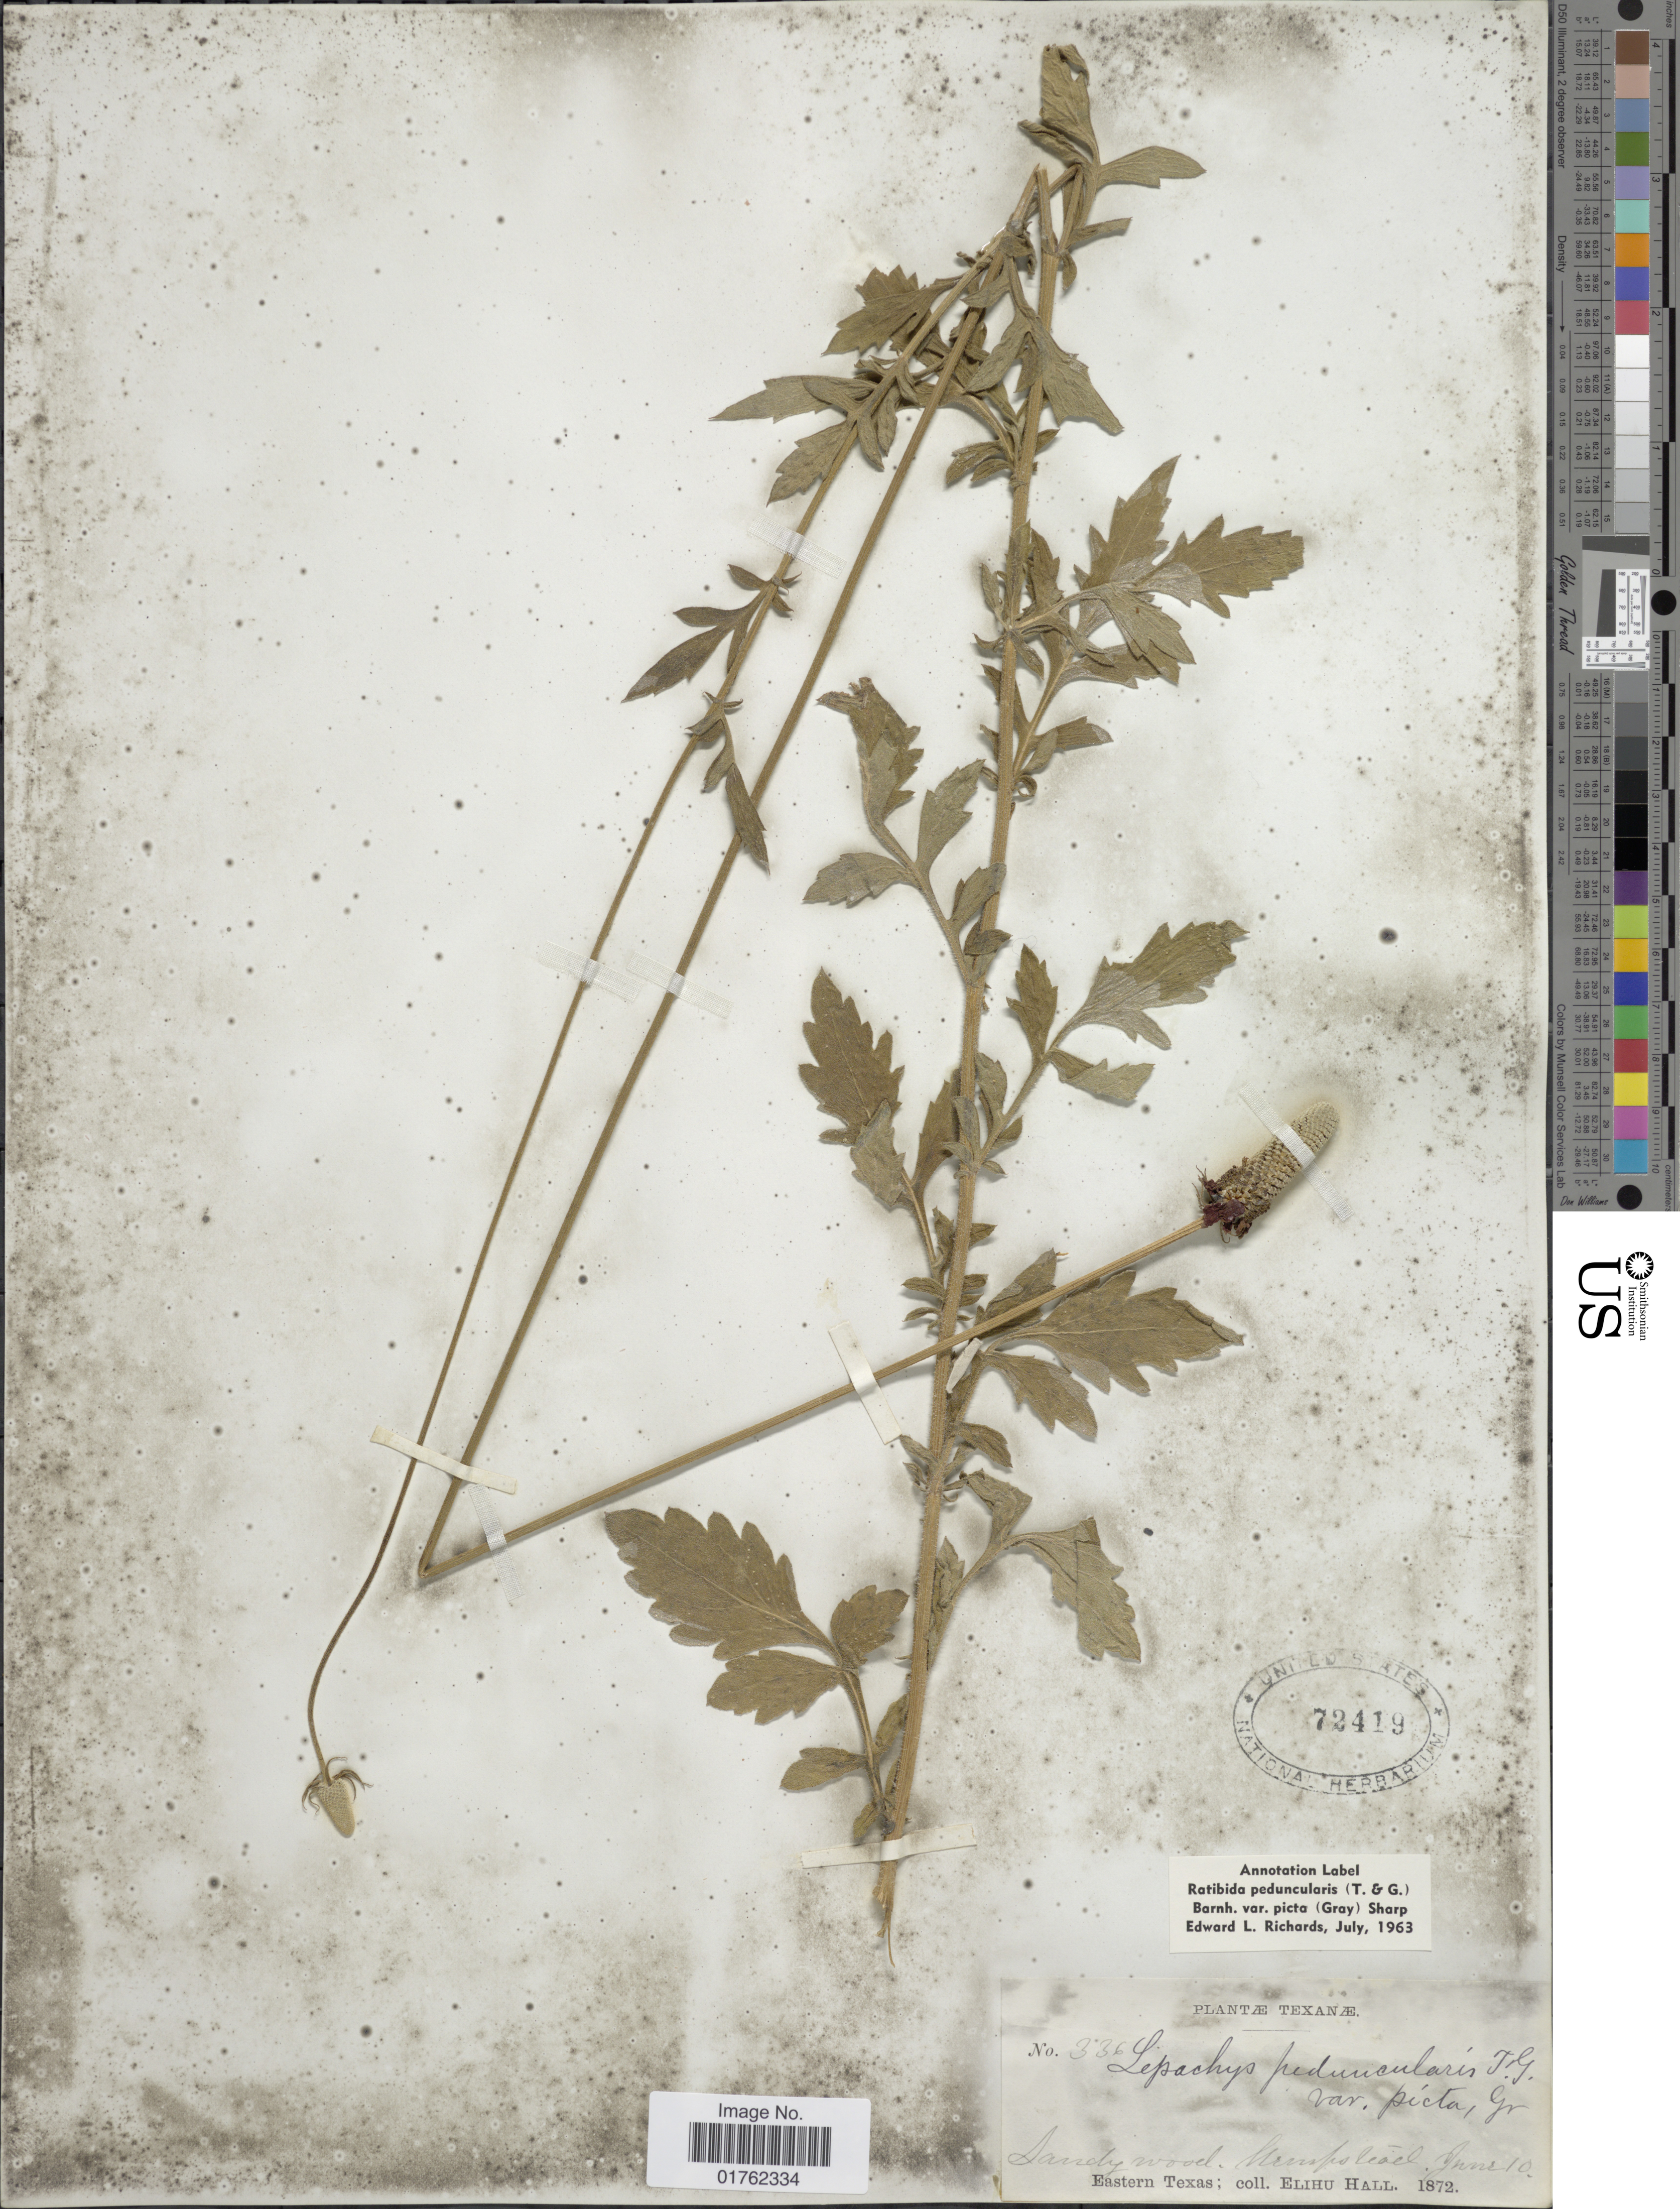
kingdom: Plantae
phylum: Tracheophyta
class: Magnoliopsida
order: Asterales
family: Asteraceae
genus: Ratibida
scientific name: Ratibida peduncularis var. picta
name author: (A. Gray)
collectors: E. Hall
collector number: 336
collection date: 1872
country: United States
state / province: Texas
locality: Sandy wood; Hempstead, Eastern Texas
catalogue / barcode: US 72419